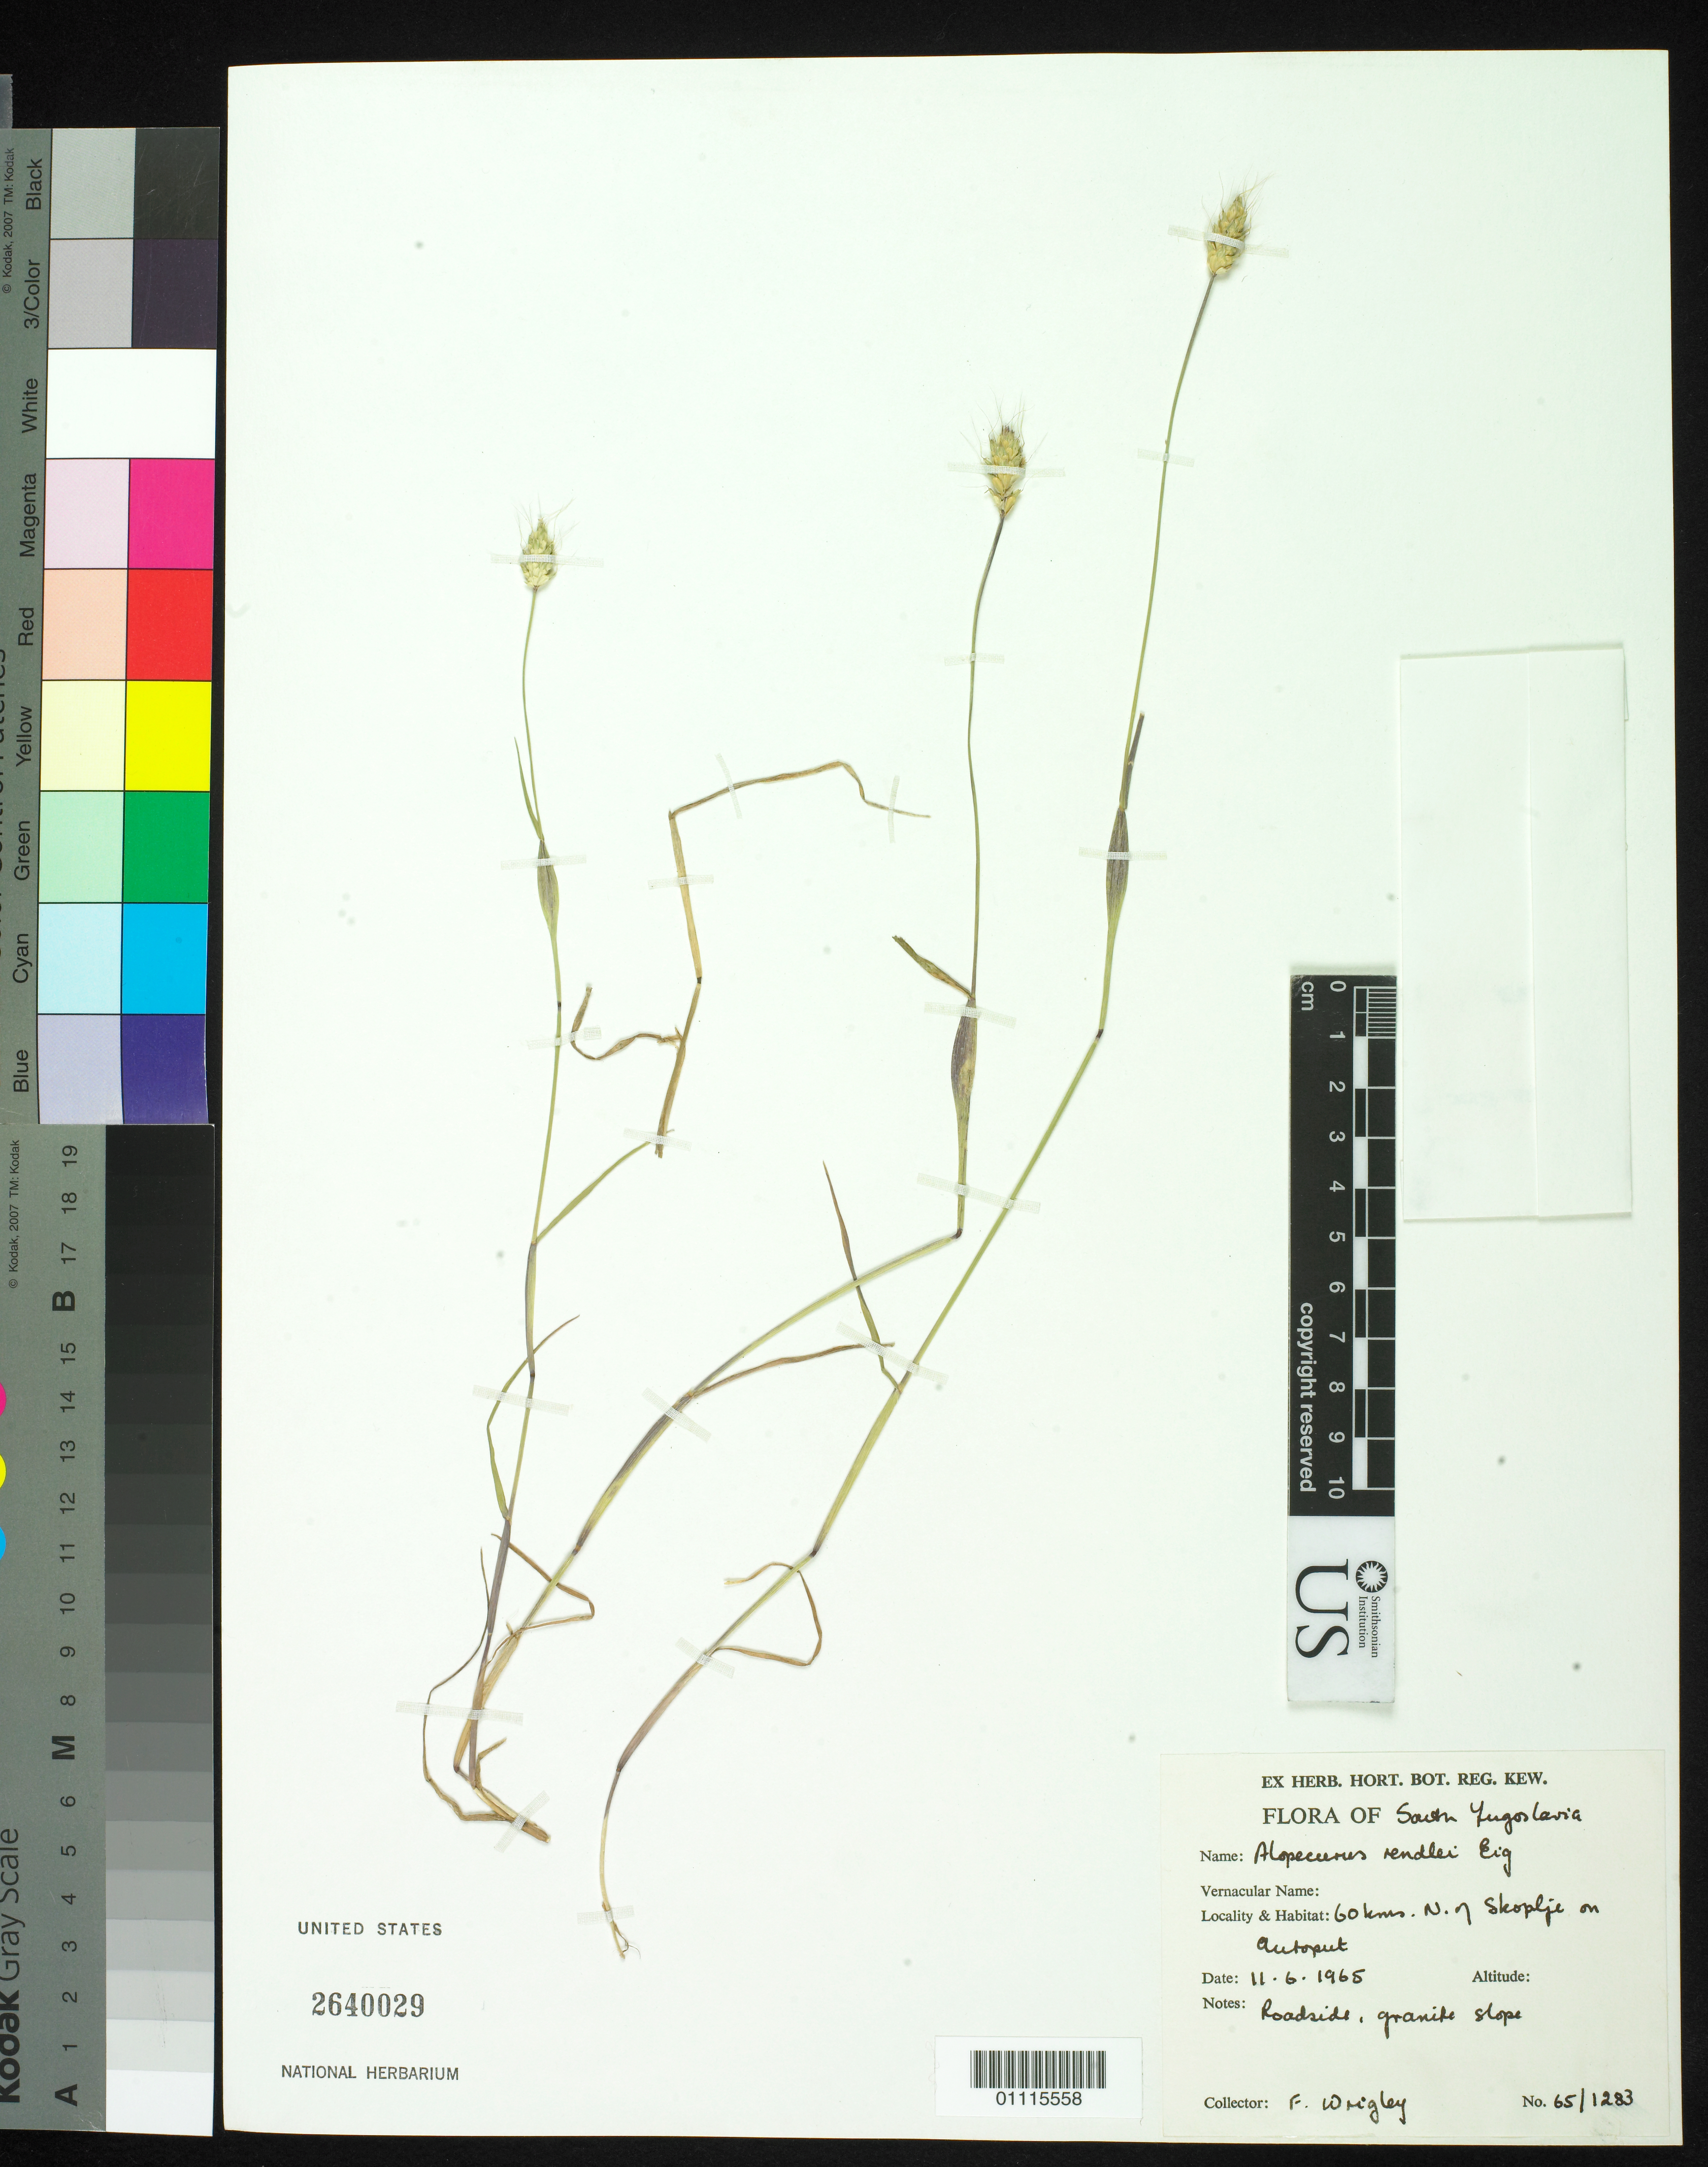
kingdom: Plantae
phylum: Tracheophyta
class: Liliopsida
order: Poales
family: Poaceae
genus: Alopecurus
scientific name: Alopecurus rendlei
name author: Eig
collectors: F. Wrigley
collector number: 65/1283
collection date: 1965-06-11 or 1965-11-06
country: Kosovo (?)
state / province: Uroševac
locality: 60 km. N of Skopje on Autoput.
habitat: Roadside, granite slope.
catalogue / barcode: US 2640029